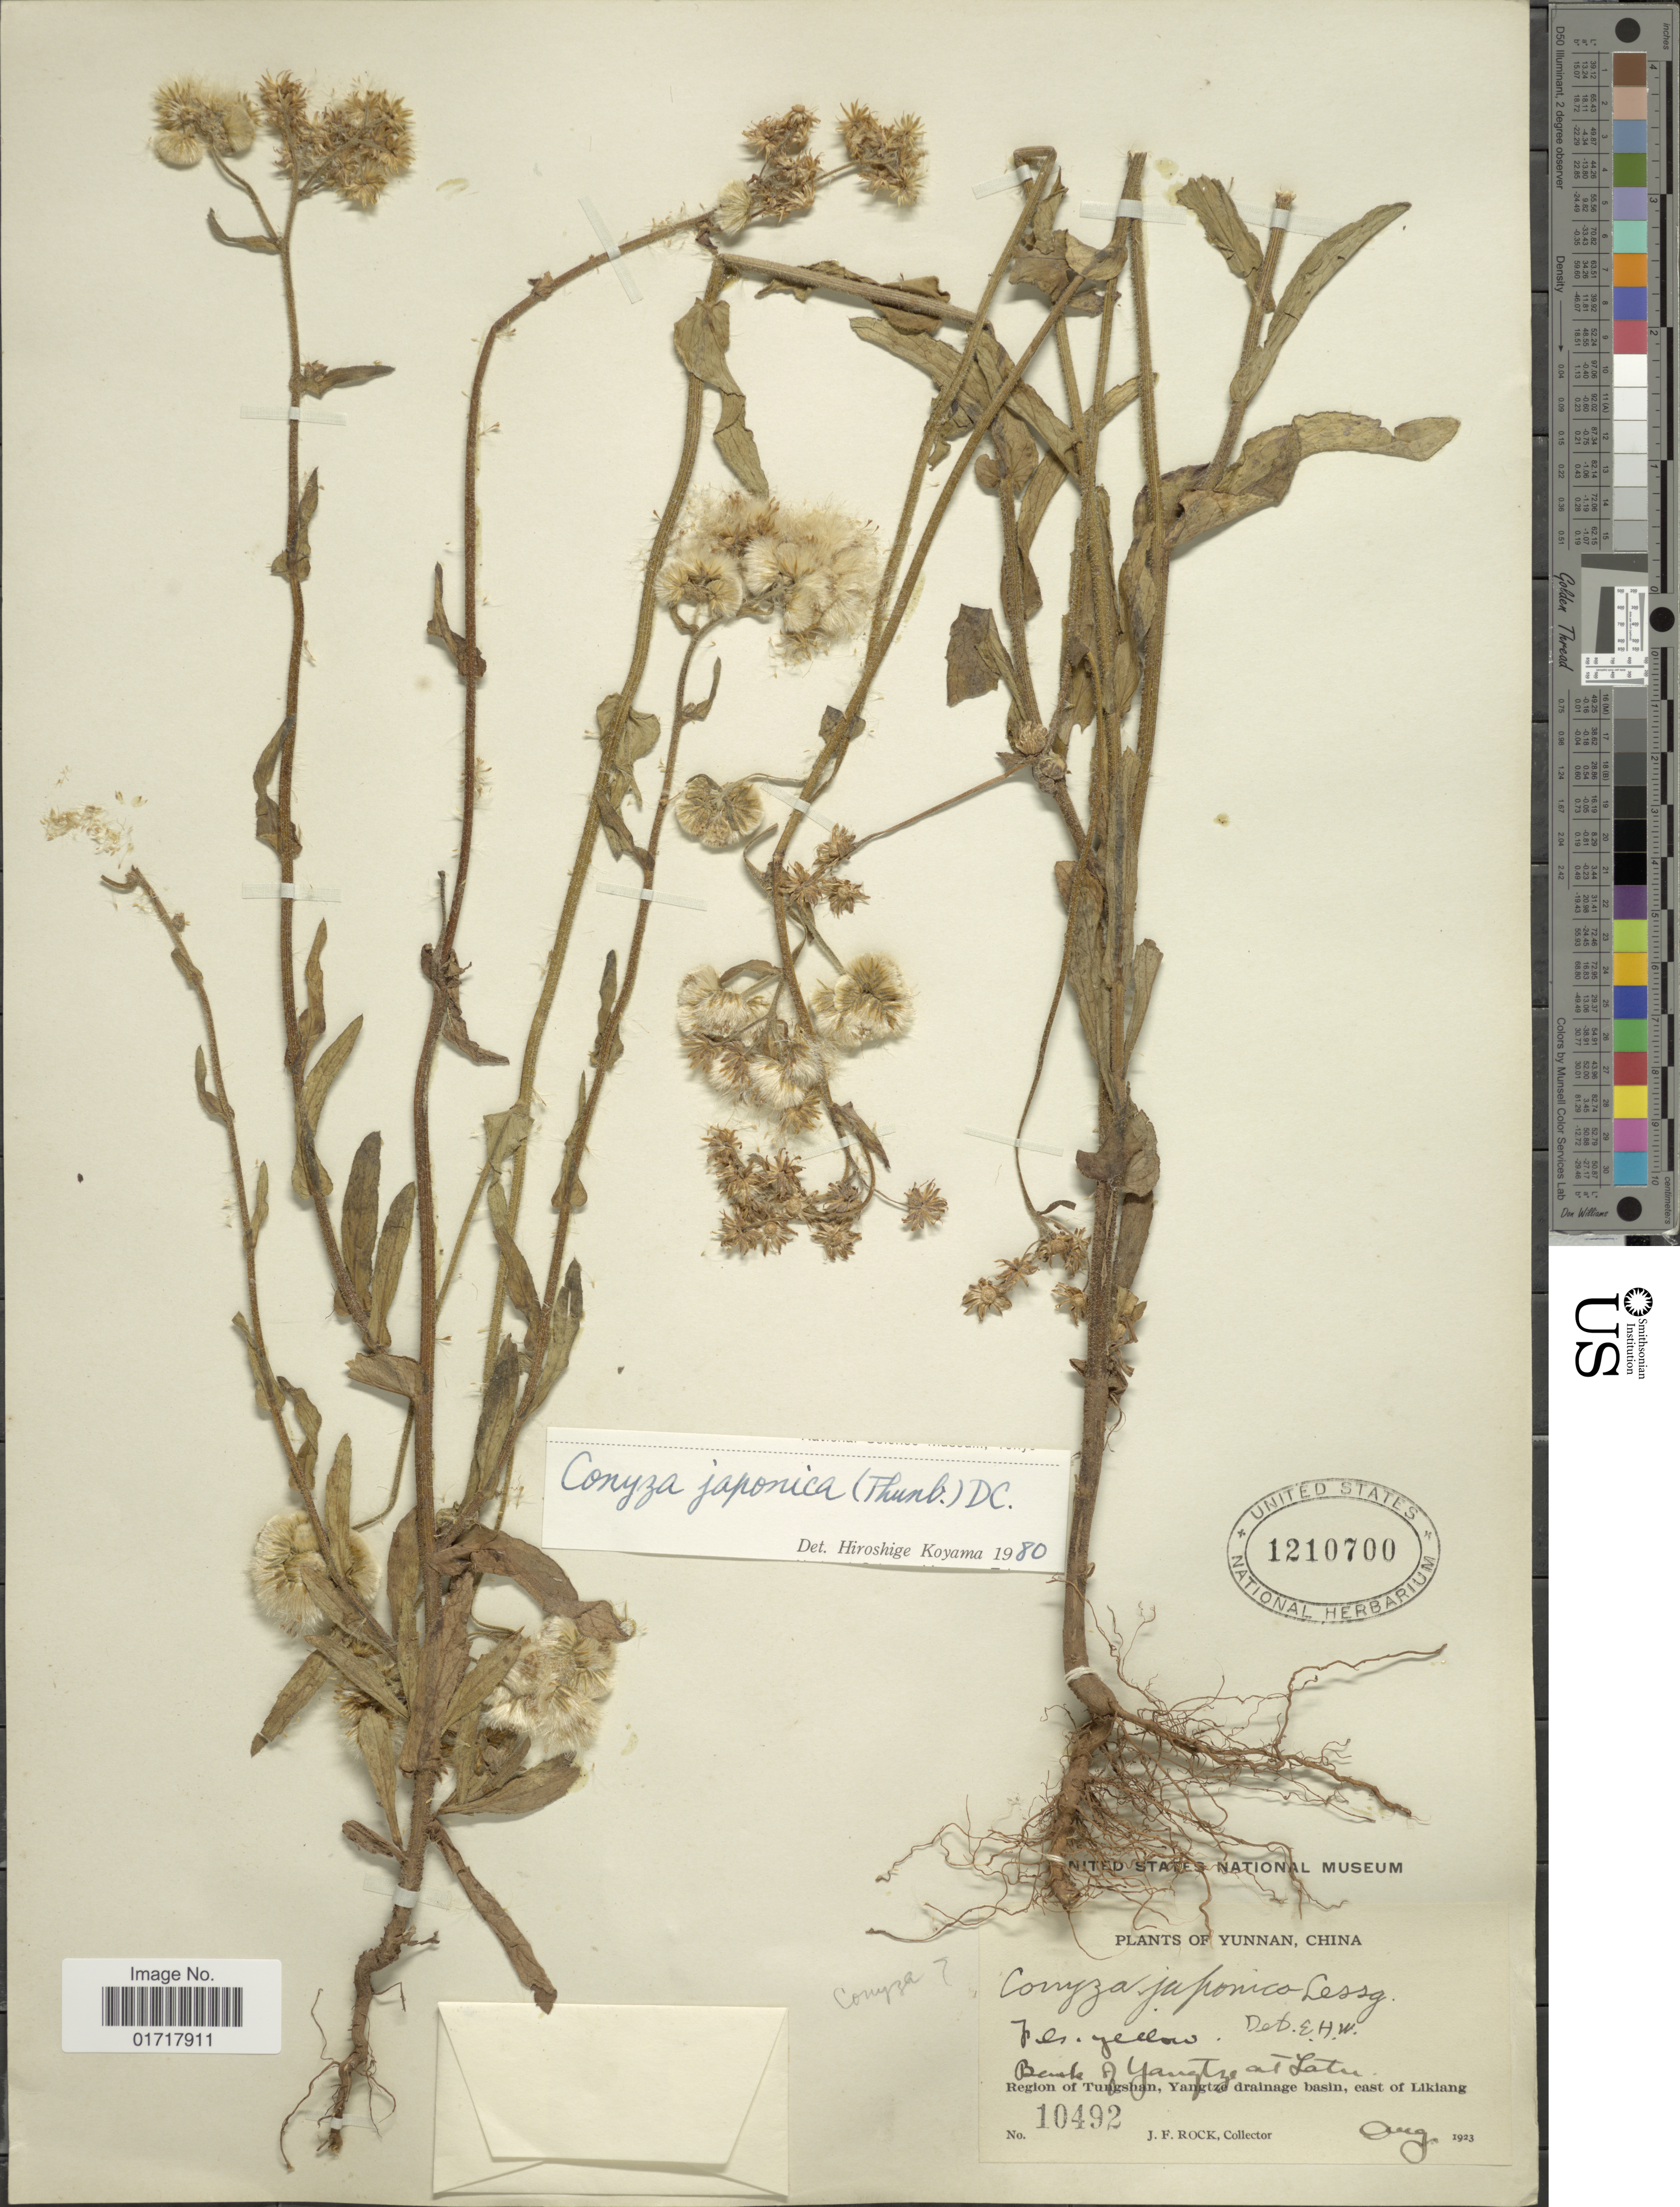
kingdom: Plantae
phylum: Tracheophyta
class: Magnoliopsida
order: Asterales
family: Asteraceae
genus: Conyza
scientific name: Conyza japonica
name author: (Thunb.) Less.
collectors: J. Rock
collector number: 10492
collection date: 1923-08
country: China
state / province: Yunnan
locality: Yunnan, China. Bank of Yangtze at Latu, Region of Tungshan, Yangyze drainage basin, east of Likiang.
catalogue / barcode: US 1210700